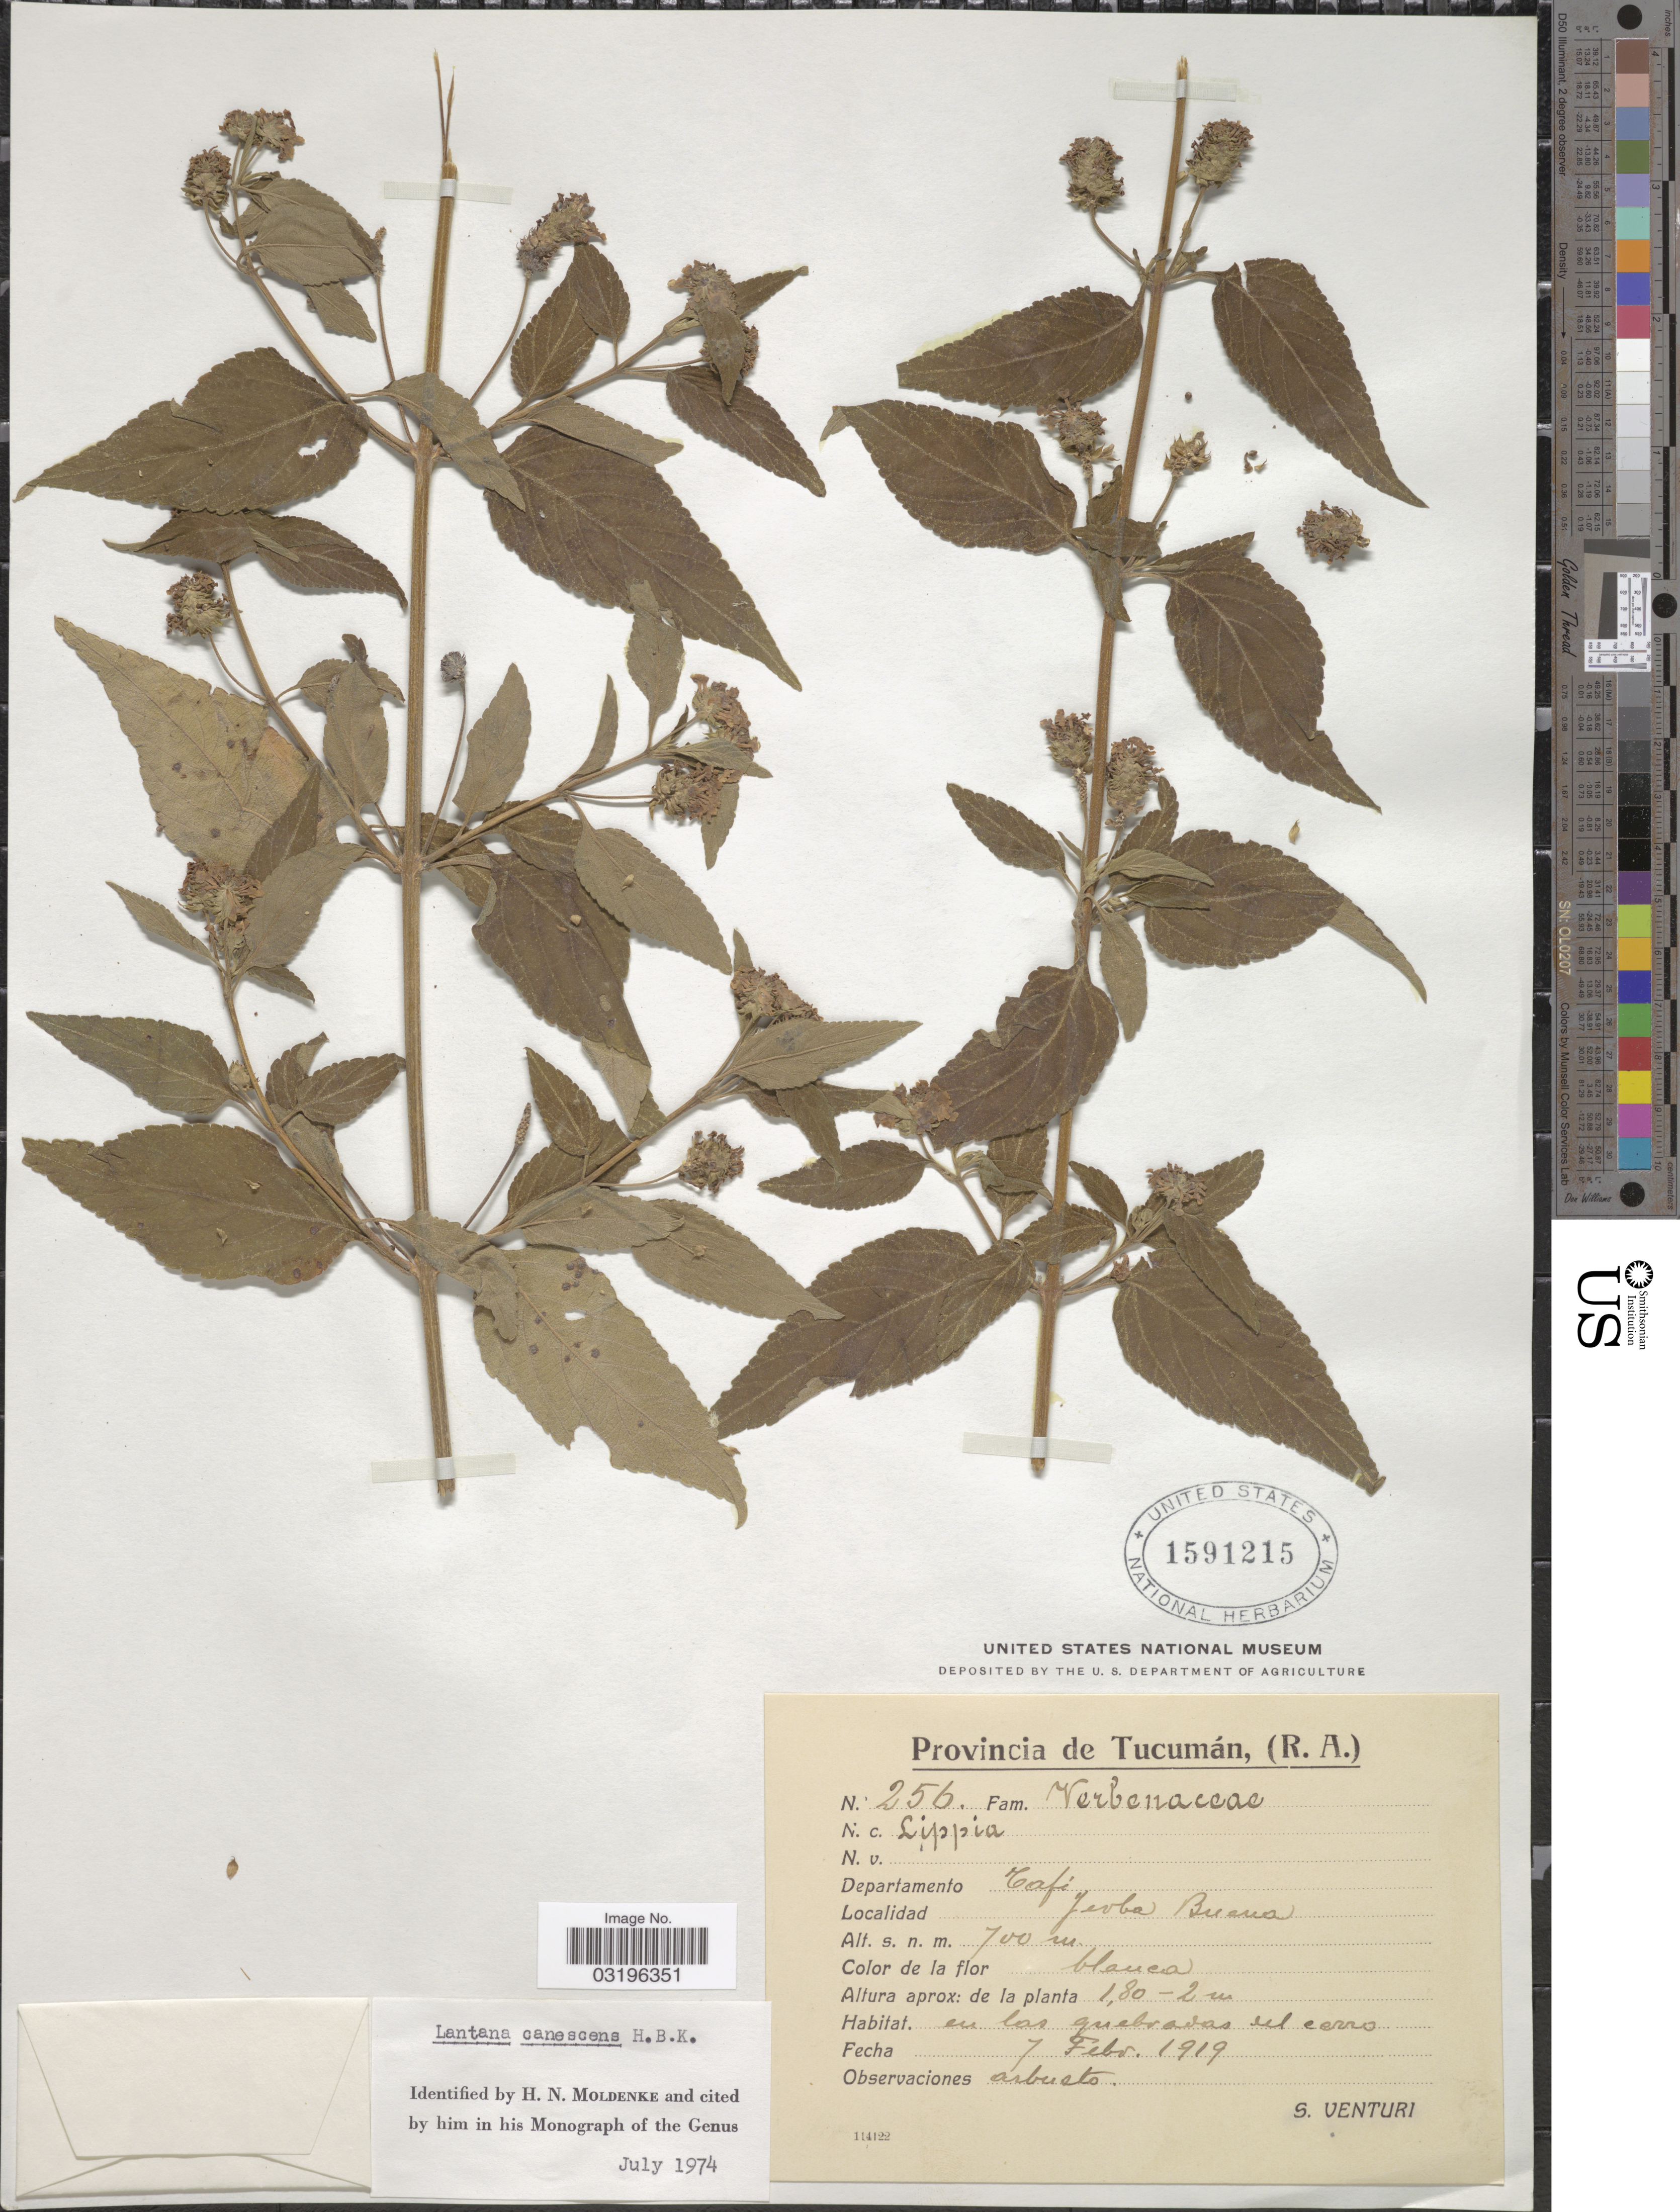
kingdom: Plantae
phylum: Tracheophyta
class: Magnoliopsida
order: Lamiales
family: Verbenaceae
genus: Lantana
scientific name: Lantana canescens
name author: Kunth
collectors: S. Venturi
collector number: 256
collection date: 1919-02-07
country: Argentina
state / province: Tucuman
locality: Departamento Tafí. Yerba Buena.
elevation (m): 700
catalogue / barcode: US 1591215